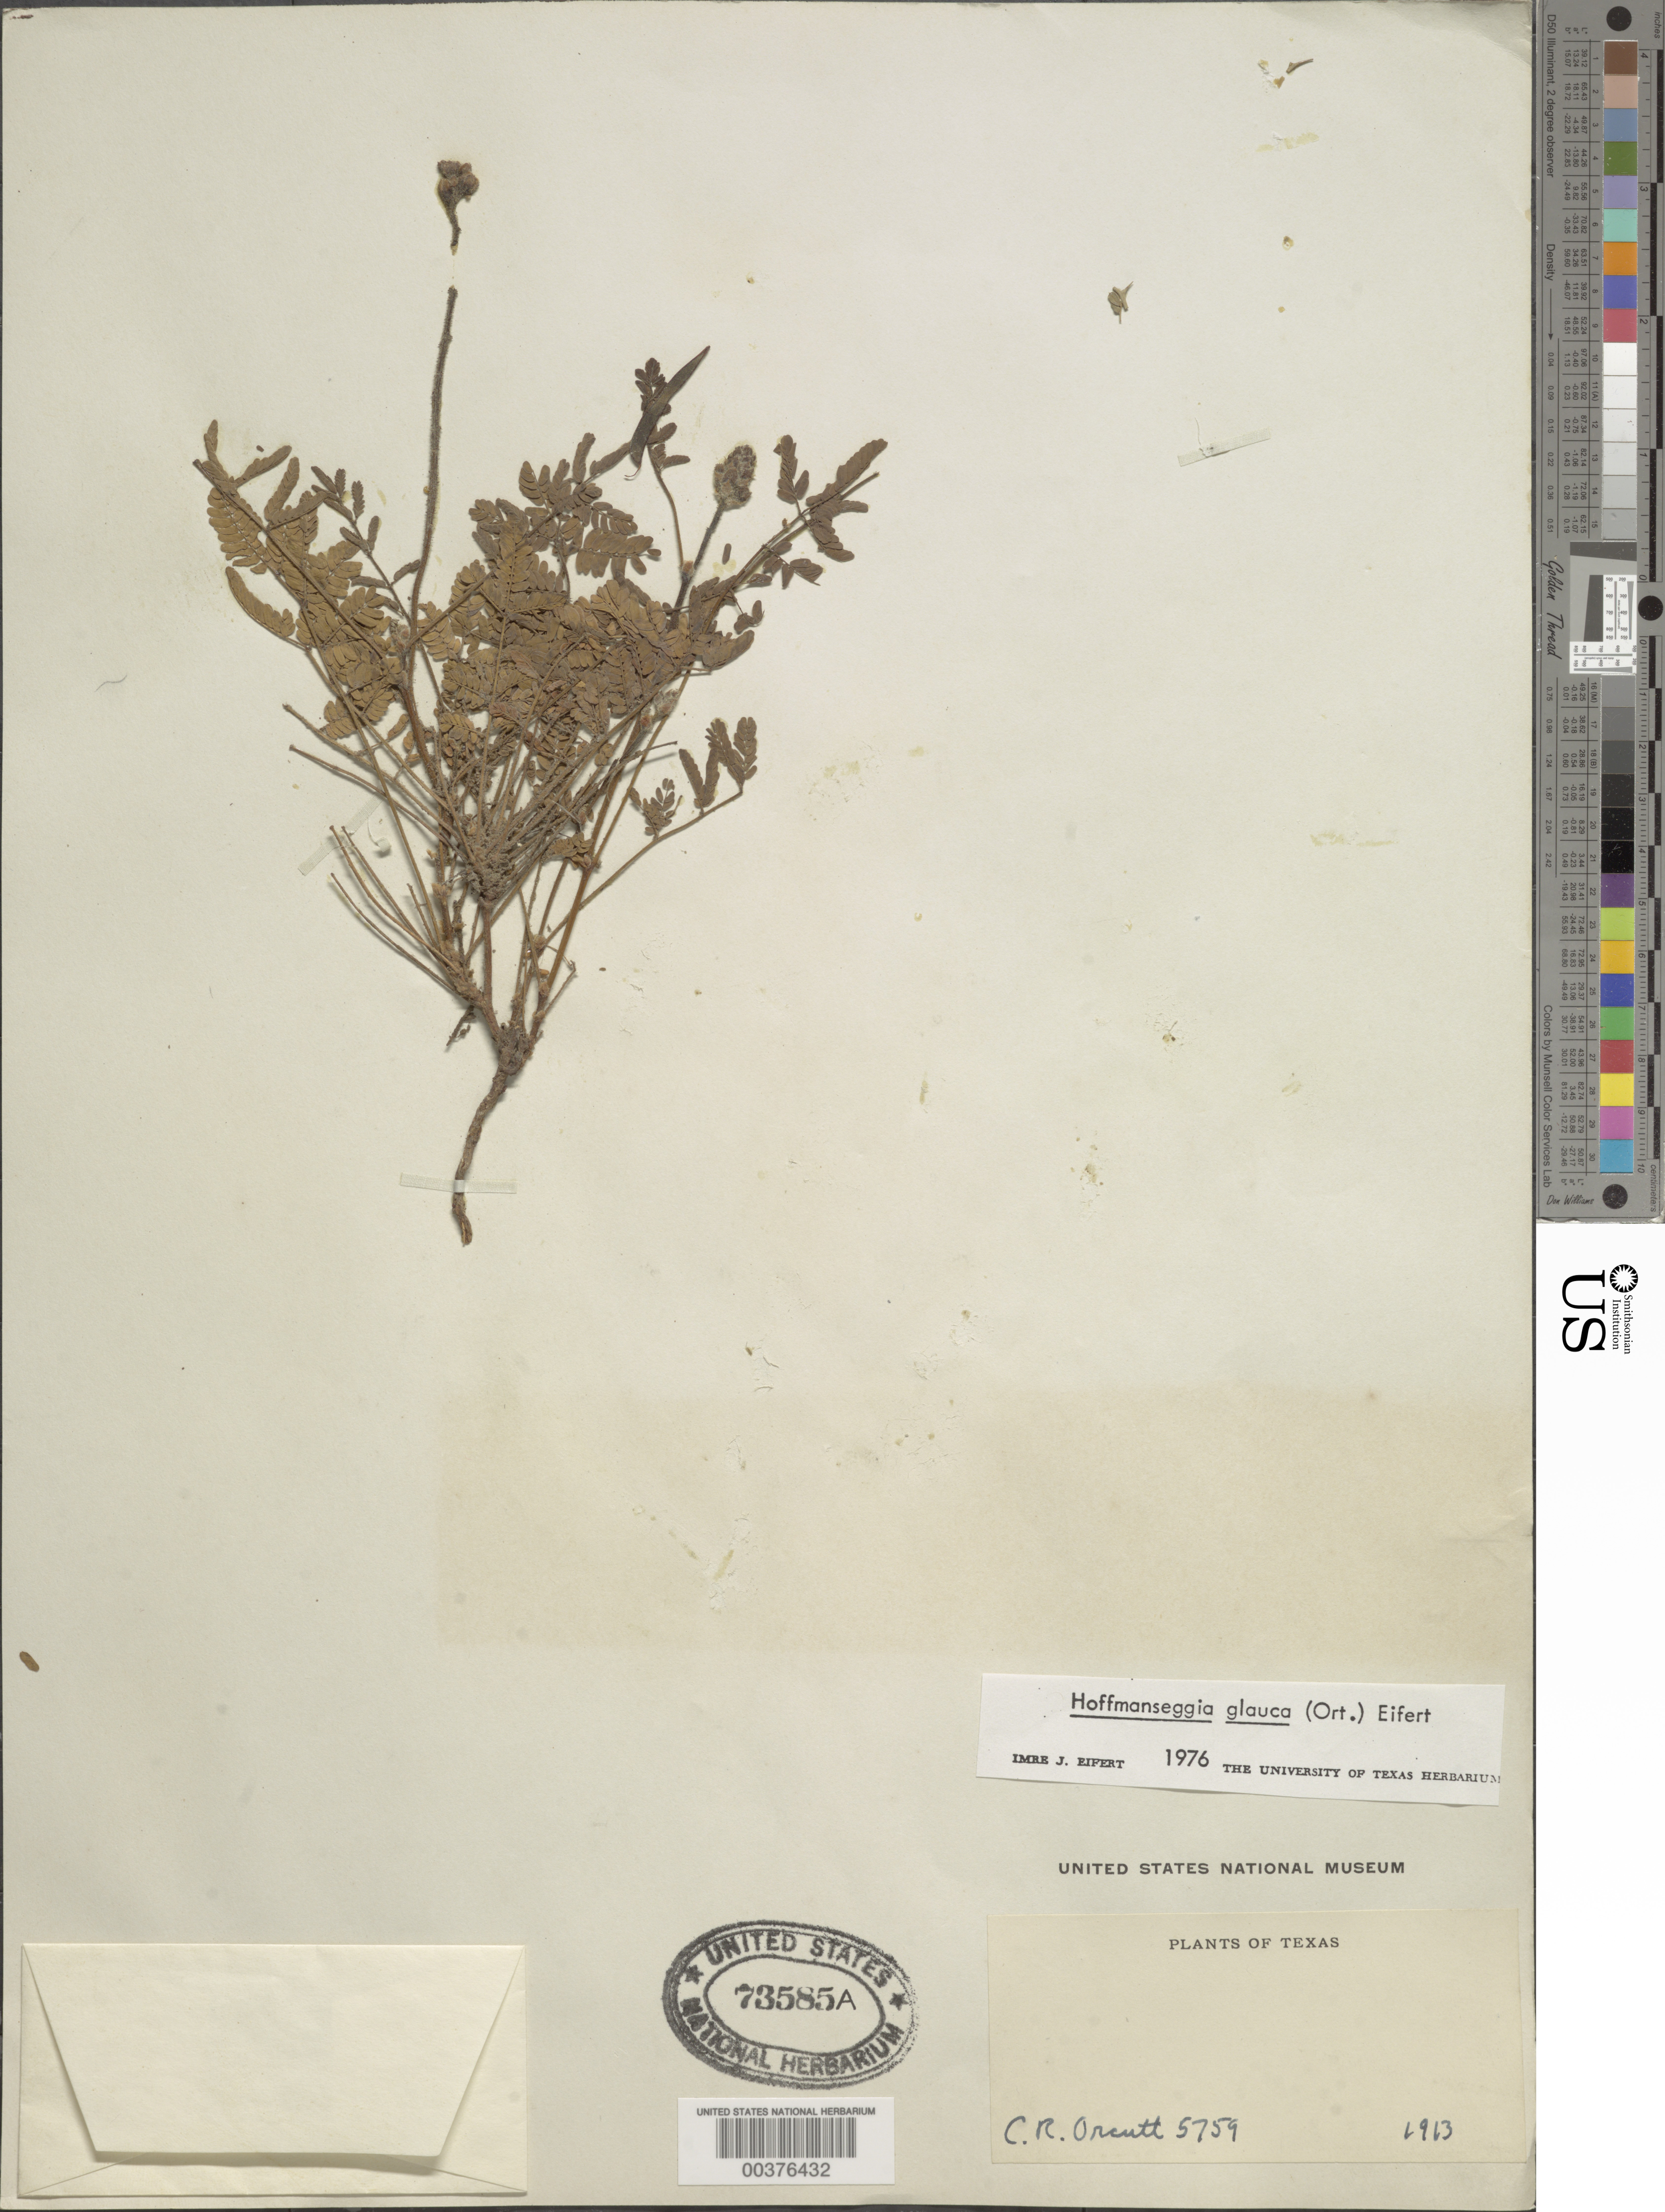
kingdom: Plantae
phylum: Tracheophyta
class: Magnoliopsida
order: Fabales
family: Fabaceae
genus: Hoffmannseggia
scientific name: Hoffmannseggia glauca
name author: (Ortega) Eifert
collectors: C. R. Orcutt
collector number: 5759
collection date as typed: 1913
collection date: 1913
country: United States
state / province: Texas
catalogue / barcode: US 73585A